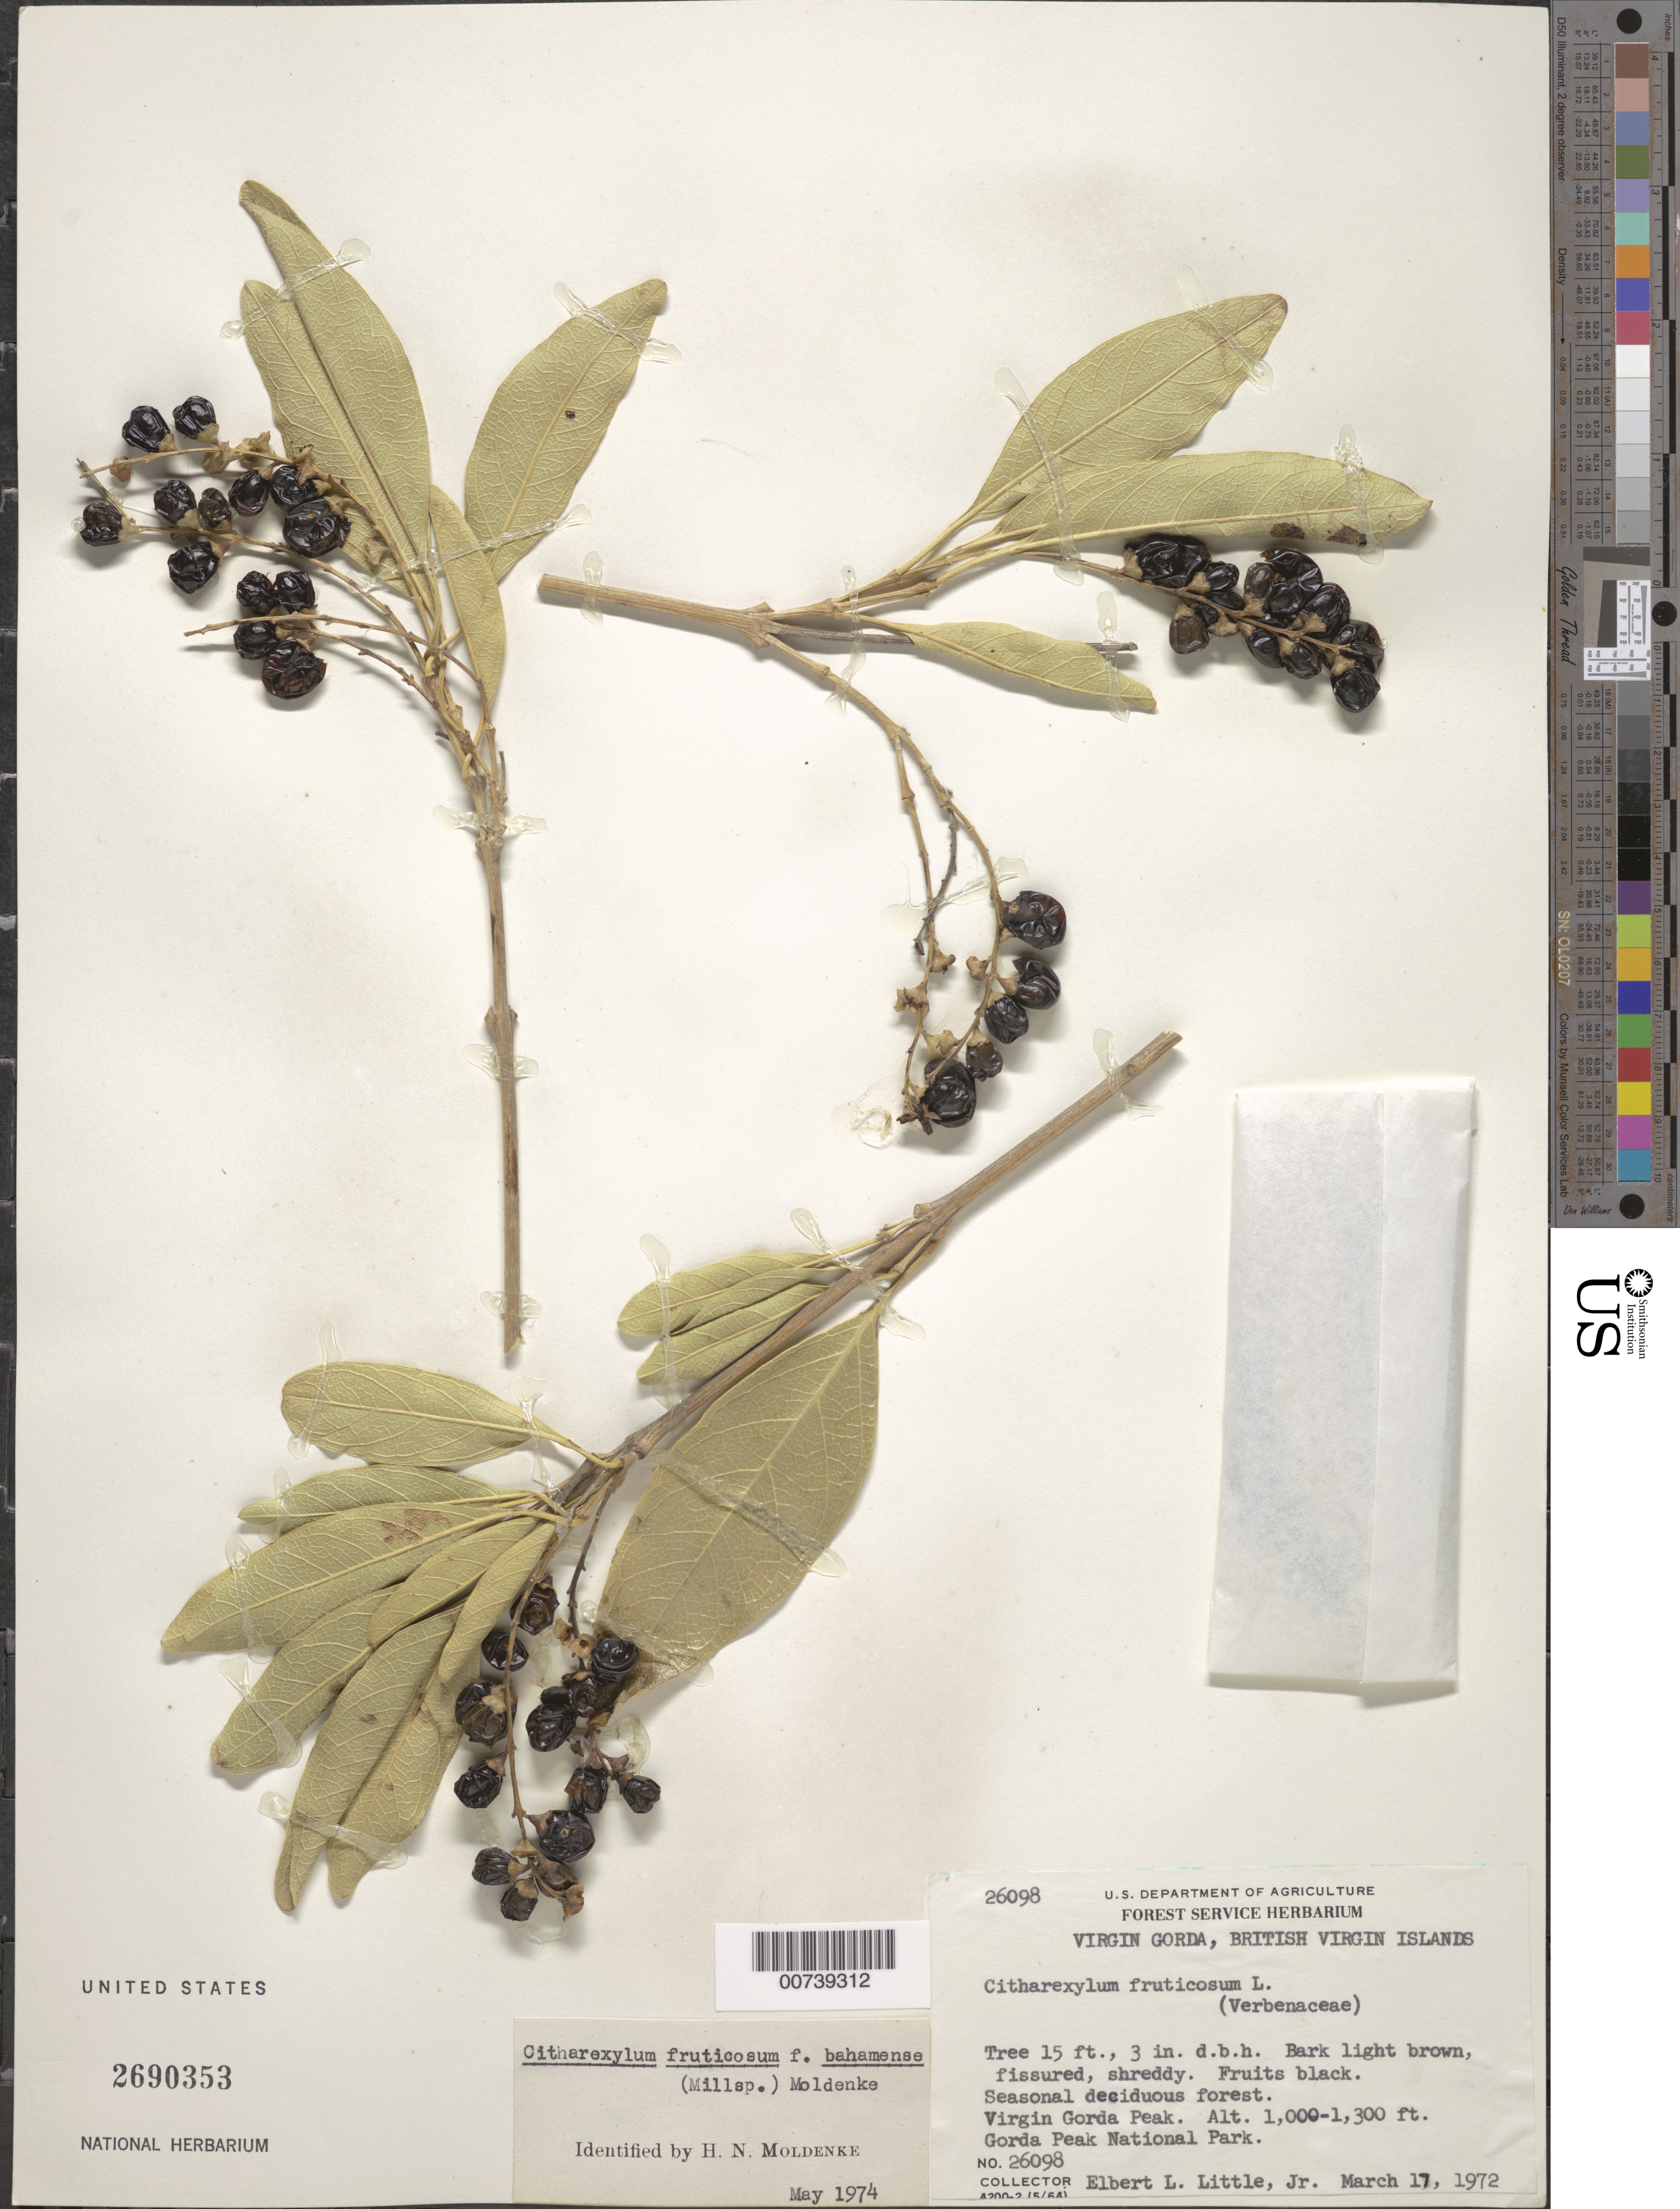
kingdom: Plantae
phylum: Tracheophyta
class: Magnoliopsida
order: Lamiales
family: Verbenaceae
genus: Citharexylum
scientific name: Citharexylum spinosum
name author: L.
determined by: Moldenke, H. N.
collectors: E. L. Little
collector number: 26098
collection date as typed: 17 Mar 1972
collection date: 1972-03-17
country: British Virgin Islands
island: Virgin Gorda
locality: Virgin Gorda Peak. Gorda Peak National Park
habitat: Seasonal deciduous forest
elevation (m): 305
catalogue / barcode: US 2690353